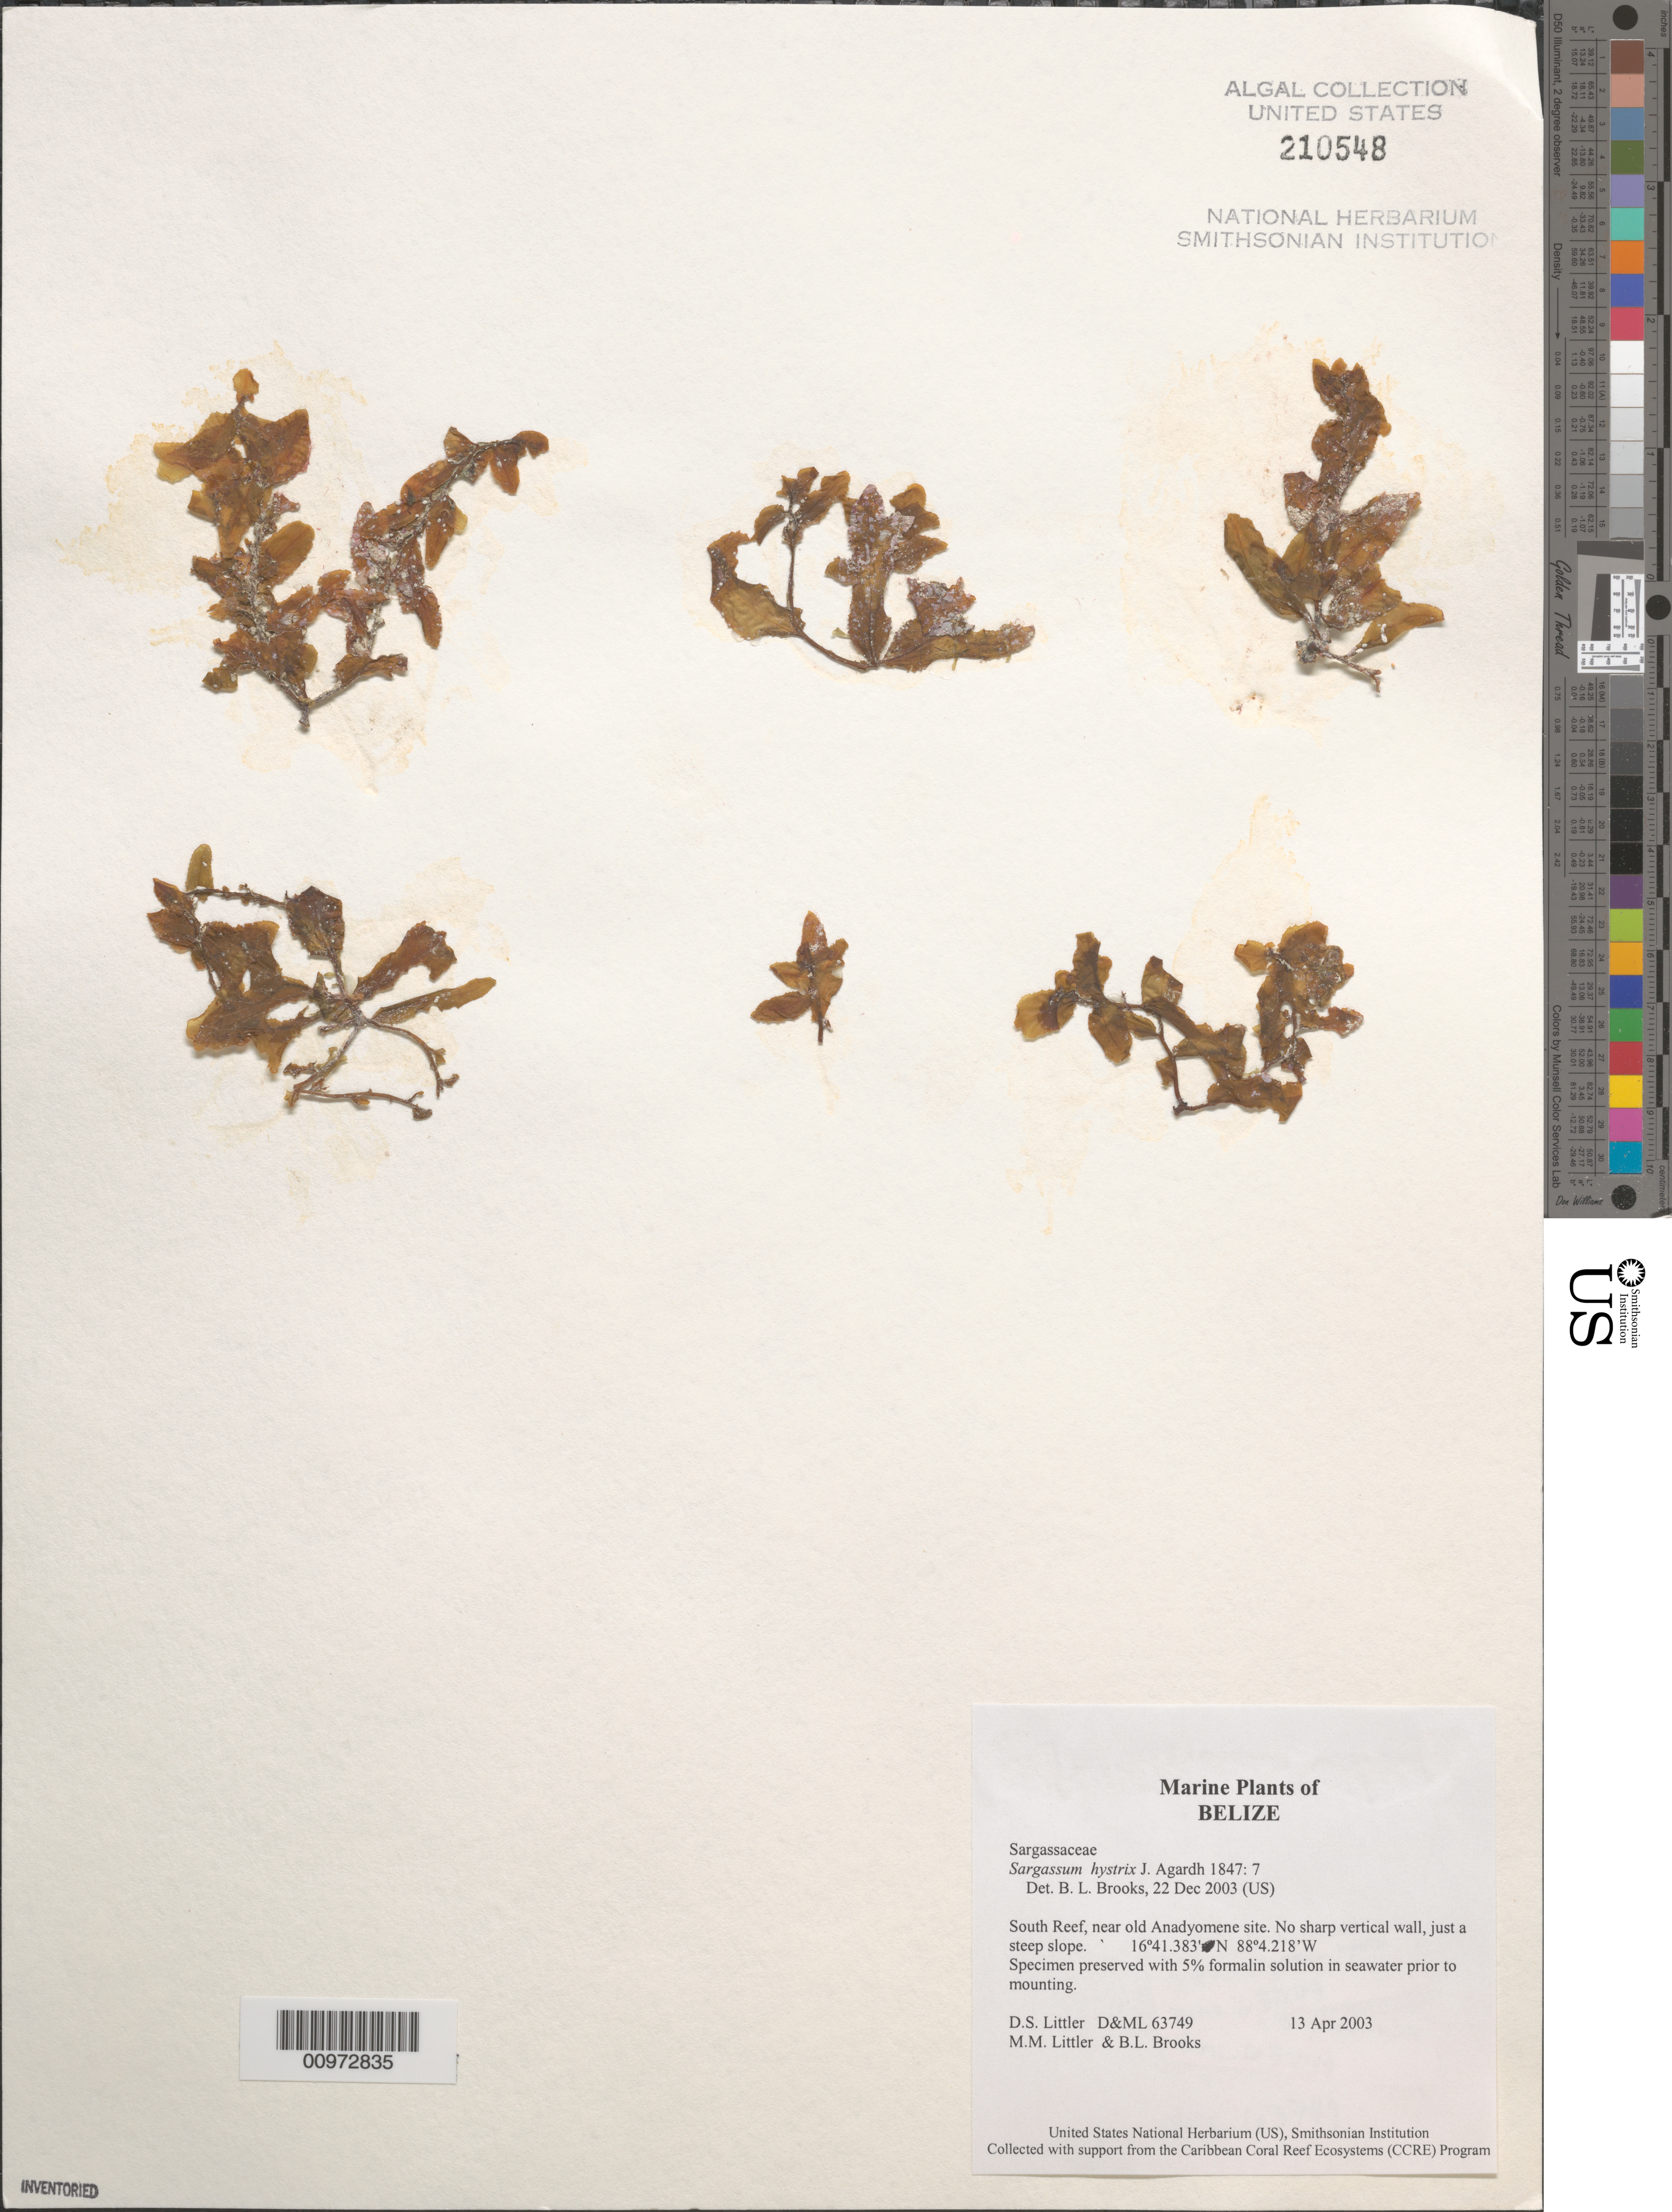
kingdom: Chromista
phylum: Ochrophyta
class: Phaeophyceae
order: Fucales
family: Sargassaceae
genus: Sargassum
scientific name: Sargassum hystrix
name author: J. Agardh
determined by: Brooks, B. L., (BOT), Smithsonian Institution - National Museum of Natural History (UNITED STATES)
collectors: D. S. Littler, M. M. Littler & B. Brooks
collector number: D&ML 63749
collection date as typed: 13 Apr 2003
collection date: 2003-04-13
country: Belize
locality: South Reef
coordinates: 16 41.383'N, 88 4.218'W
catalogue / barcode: US 210548